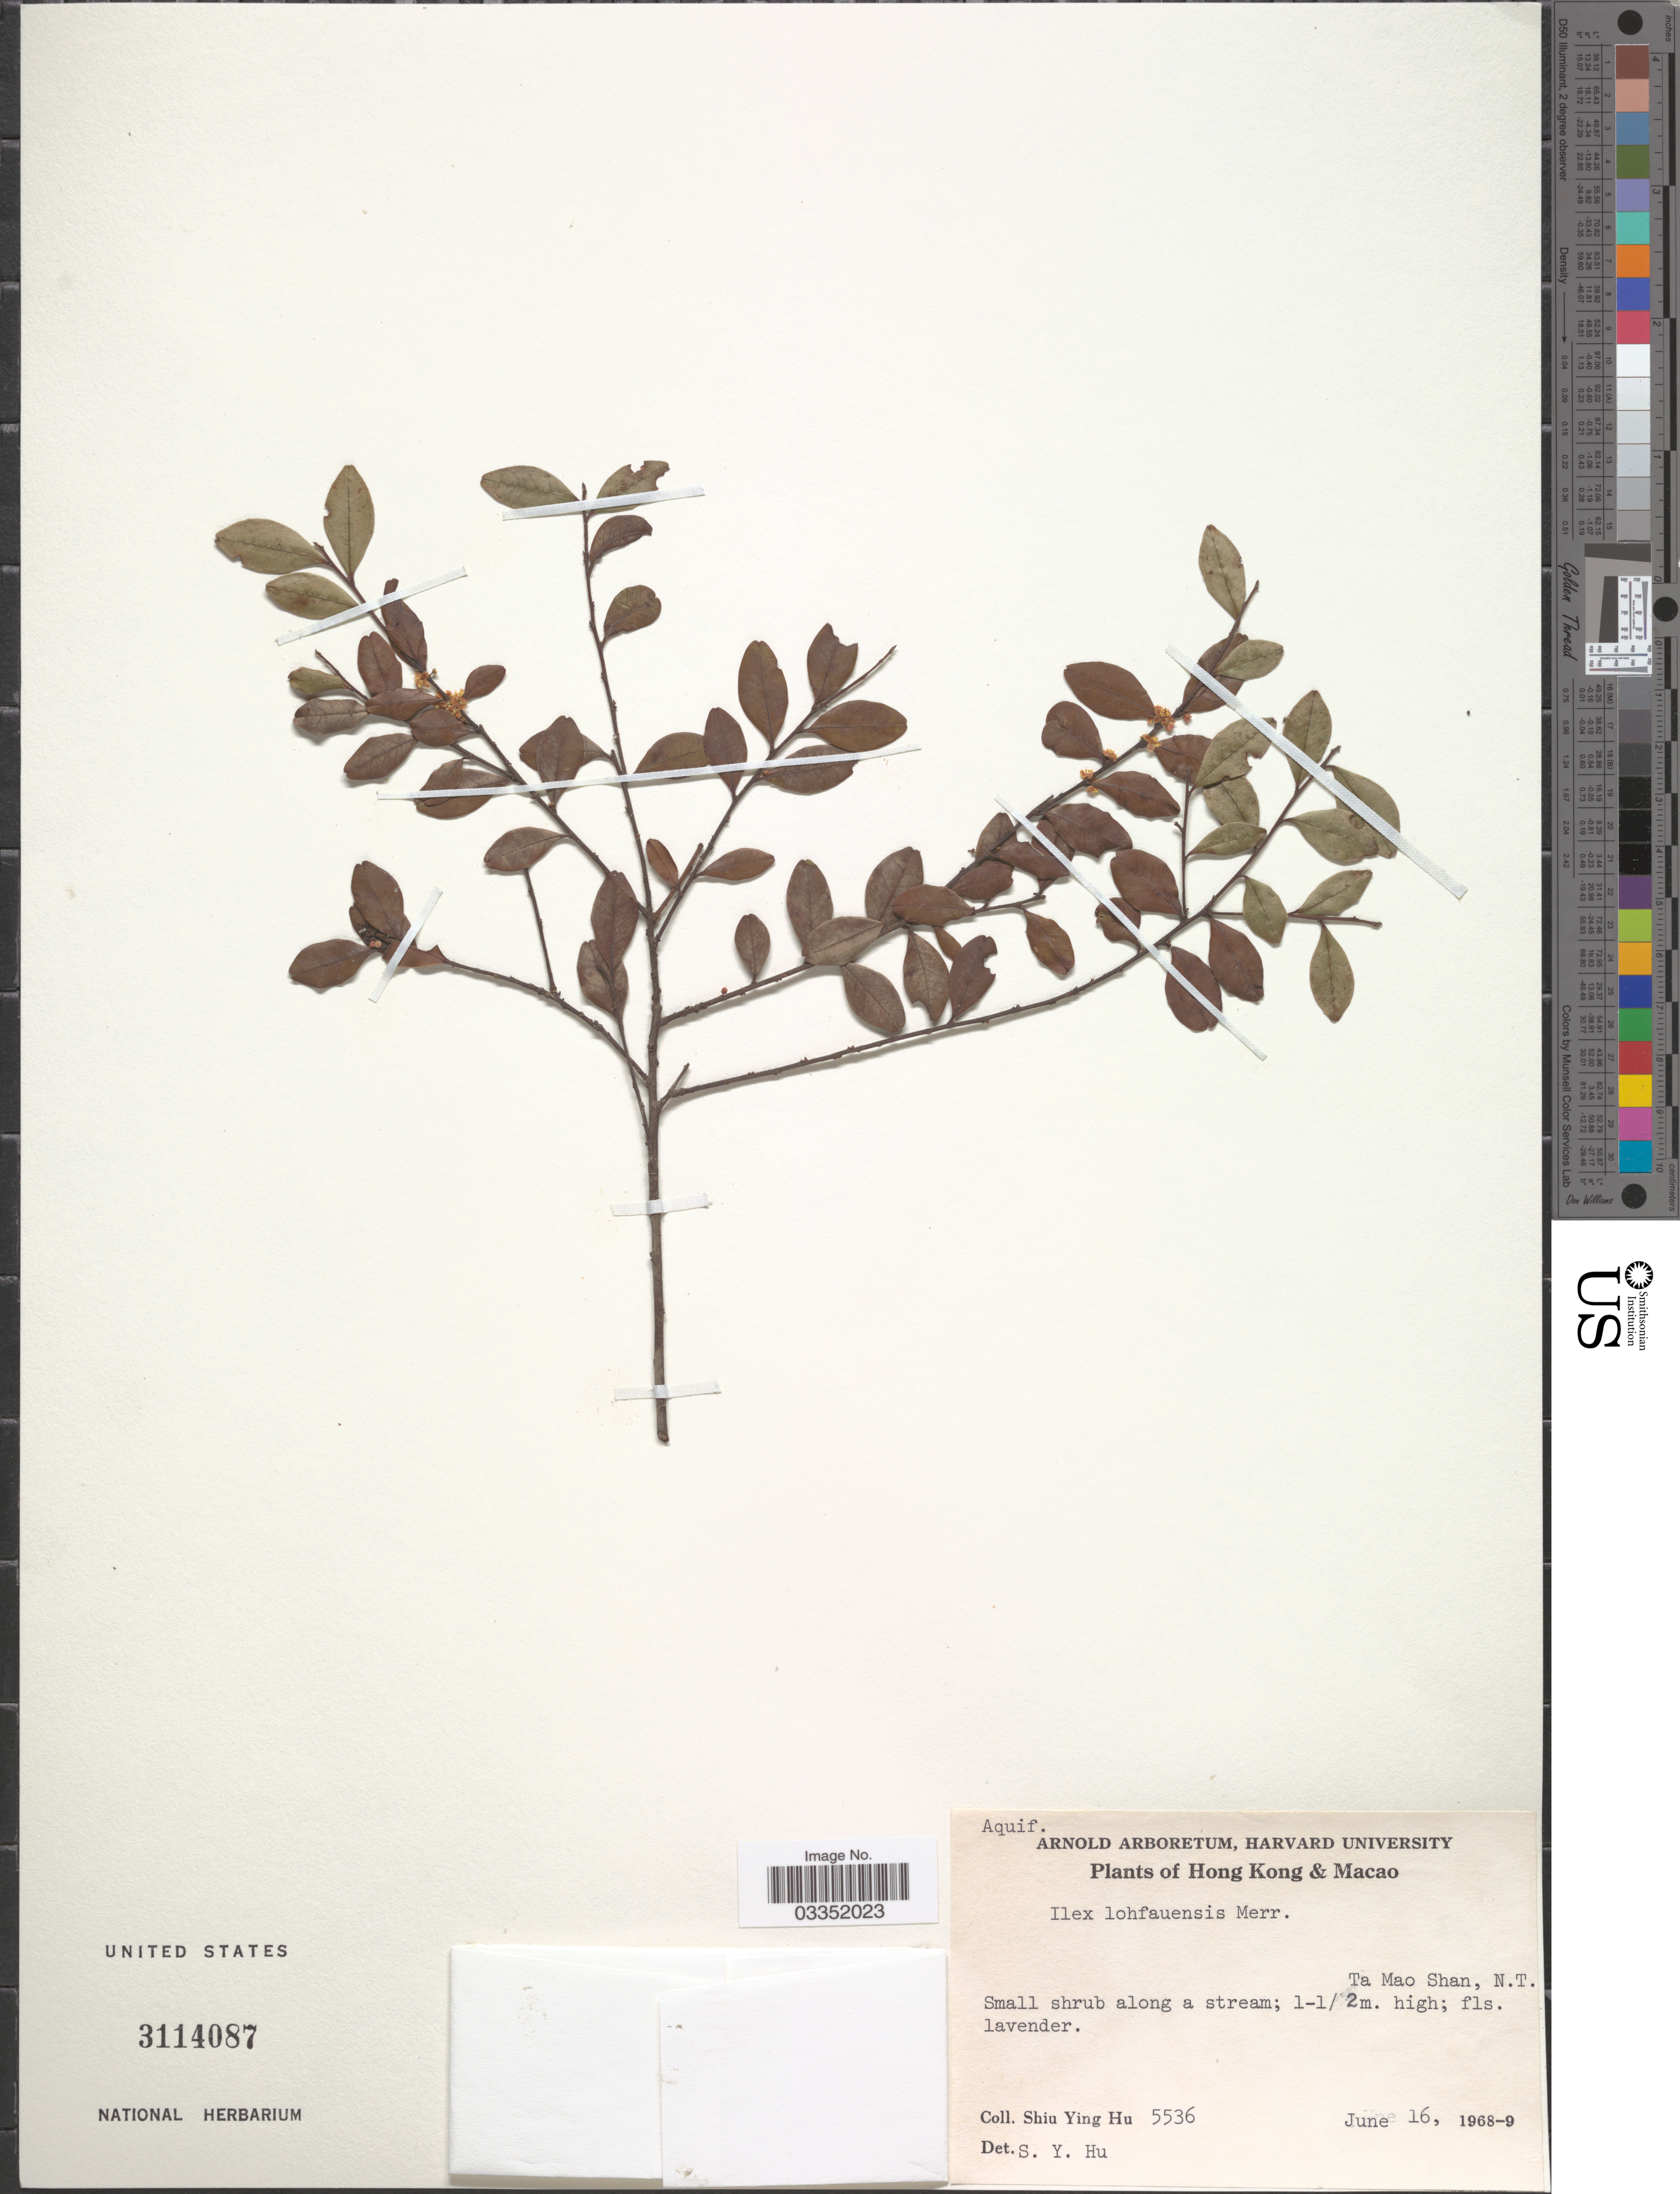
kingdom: Plantae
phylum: Tracheophyta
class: Magnoliopsida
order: Aquifoliales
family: Aquifoliaceae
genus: Ilex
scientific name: Ilex lohfauensis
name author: Merr.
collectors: S. Y. Hu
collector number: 5536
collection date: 1968-06-16/1969-06-16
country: China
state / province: Hong Kong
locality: Macao. Ta Mao Shan, N.T.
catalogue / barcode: US 3114087